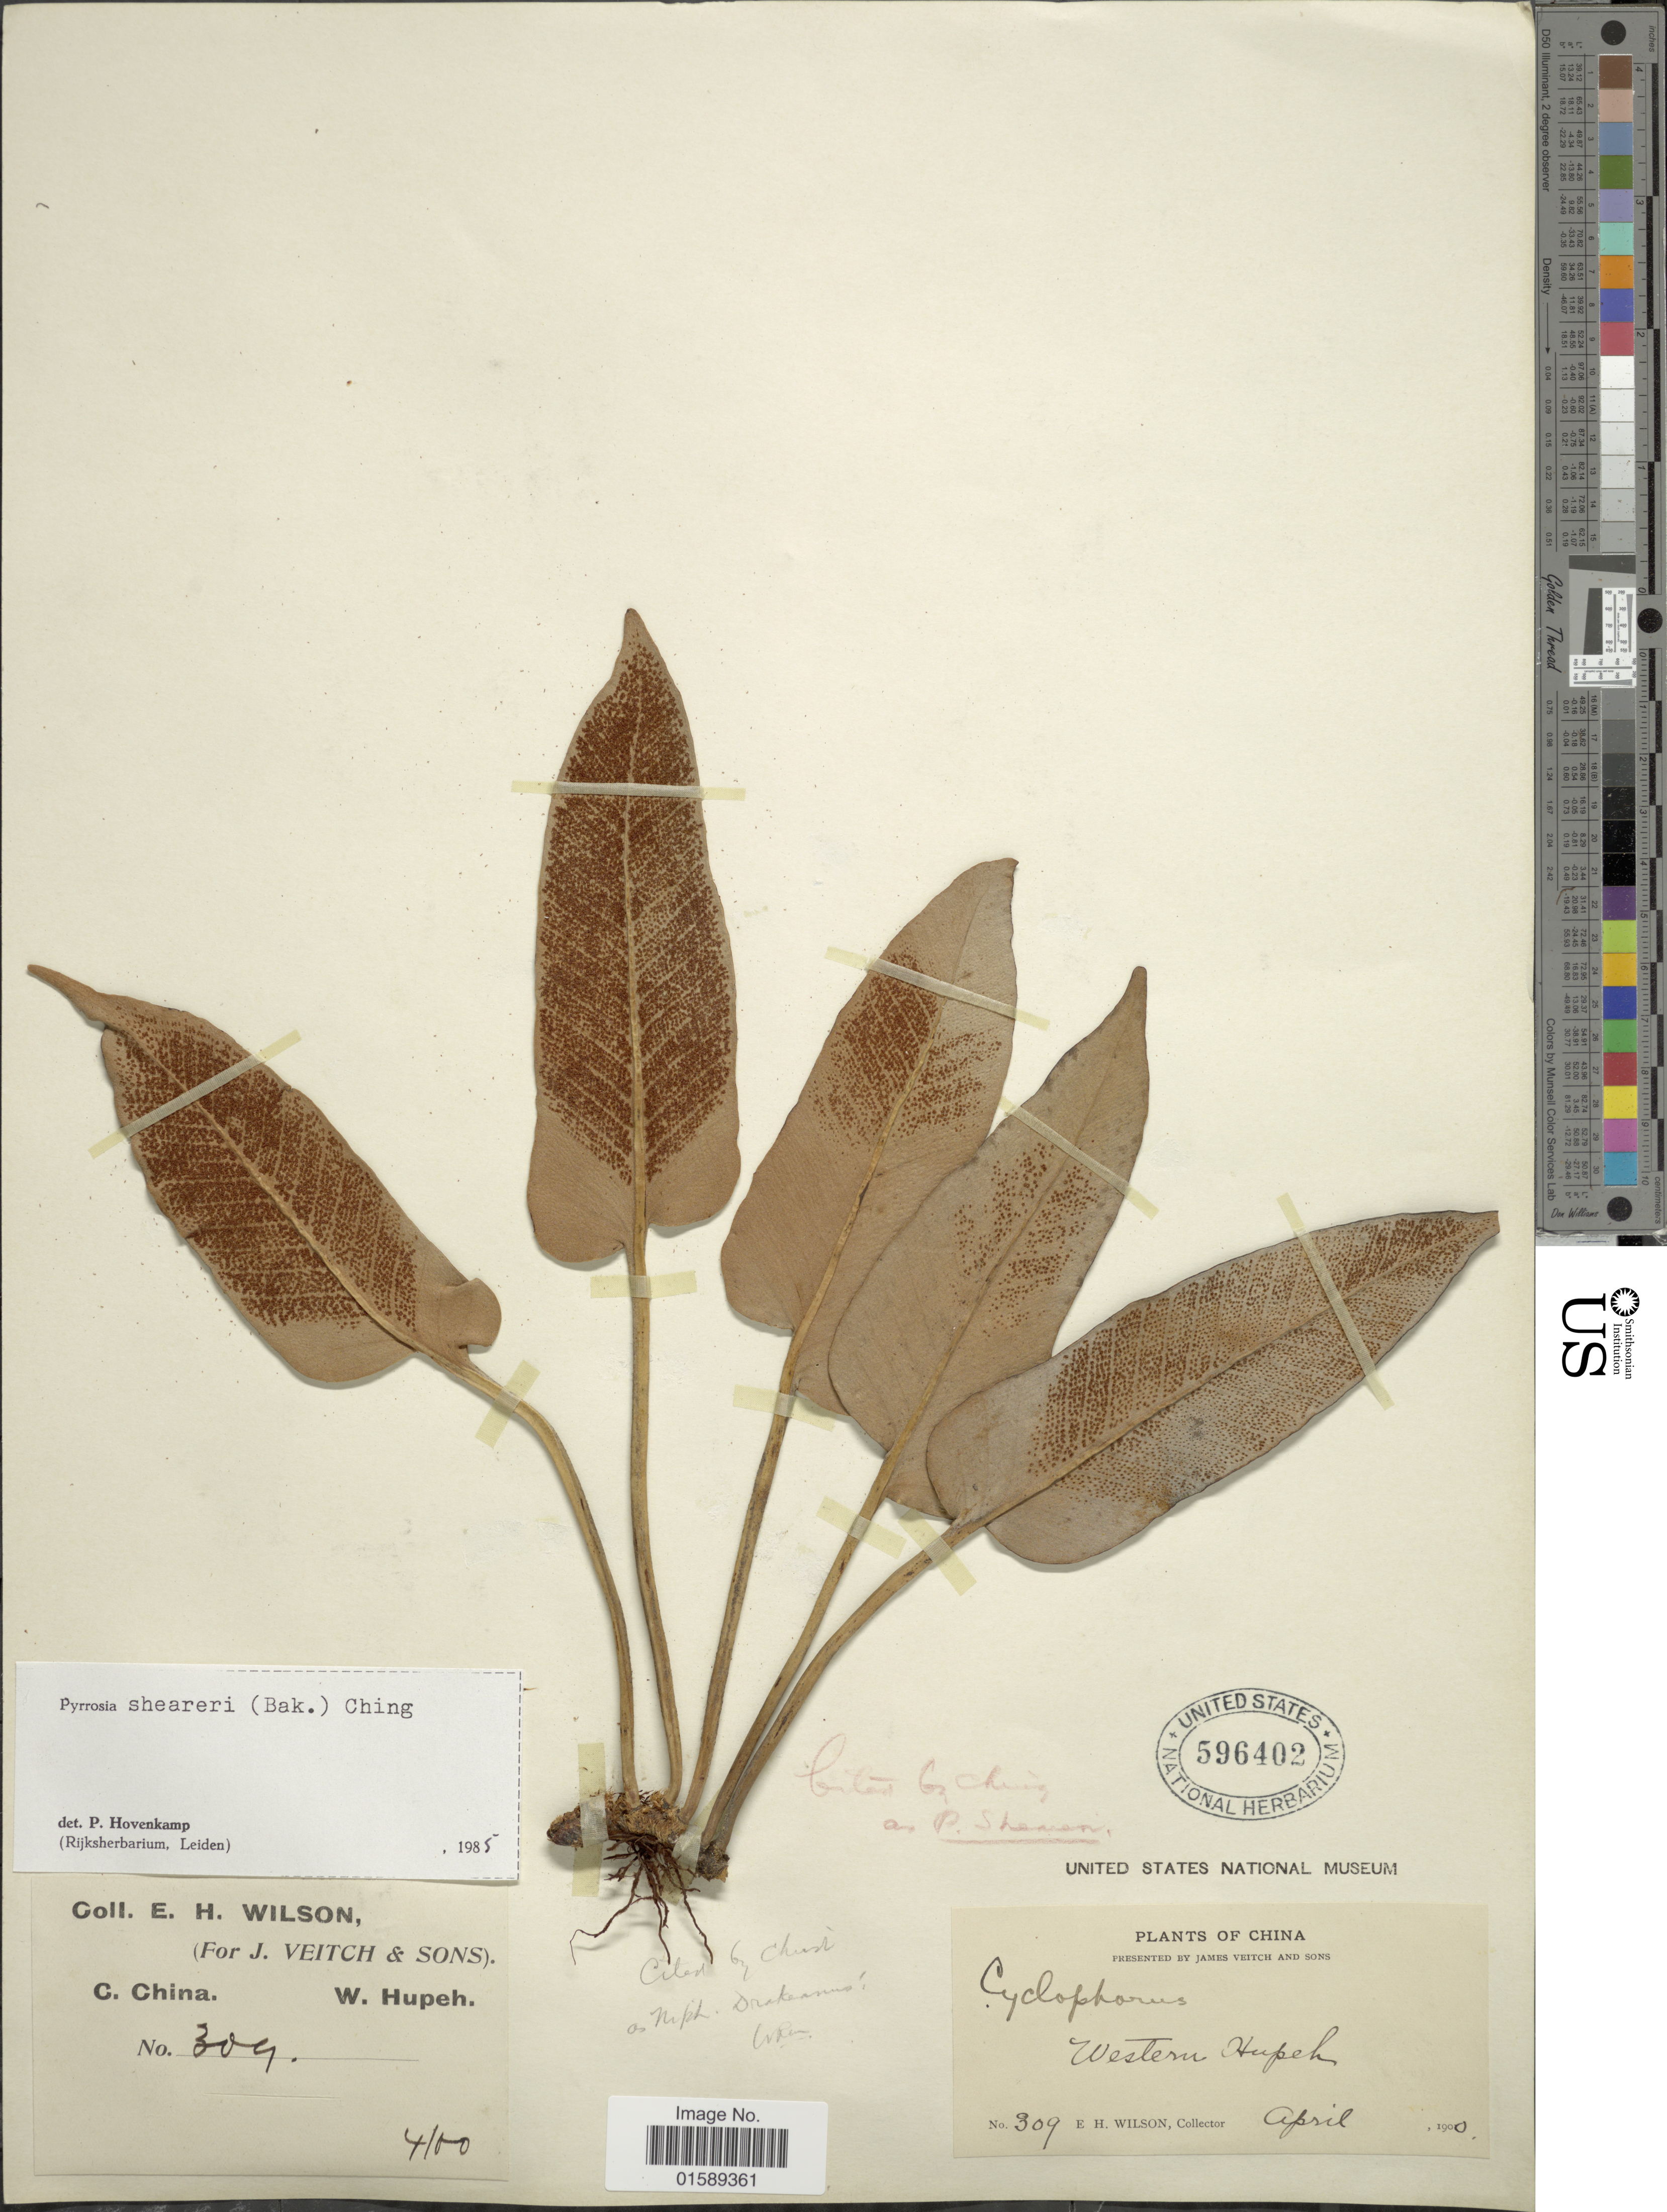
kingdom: Plantae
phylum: Tracheophyta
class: Polypodiopsida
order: Polypodiales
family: Polypodiaceae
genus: Pyrrosia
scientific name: Pyrrosia sheareri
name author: (Baker) Ching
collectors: E. Wilson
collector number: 309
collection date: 1900-04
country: China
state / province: Hubei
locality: China, Western Hupeh.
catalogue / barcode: US 596402